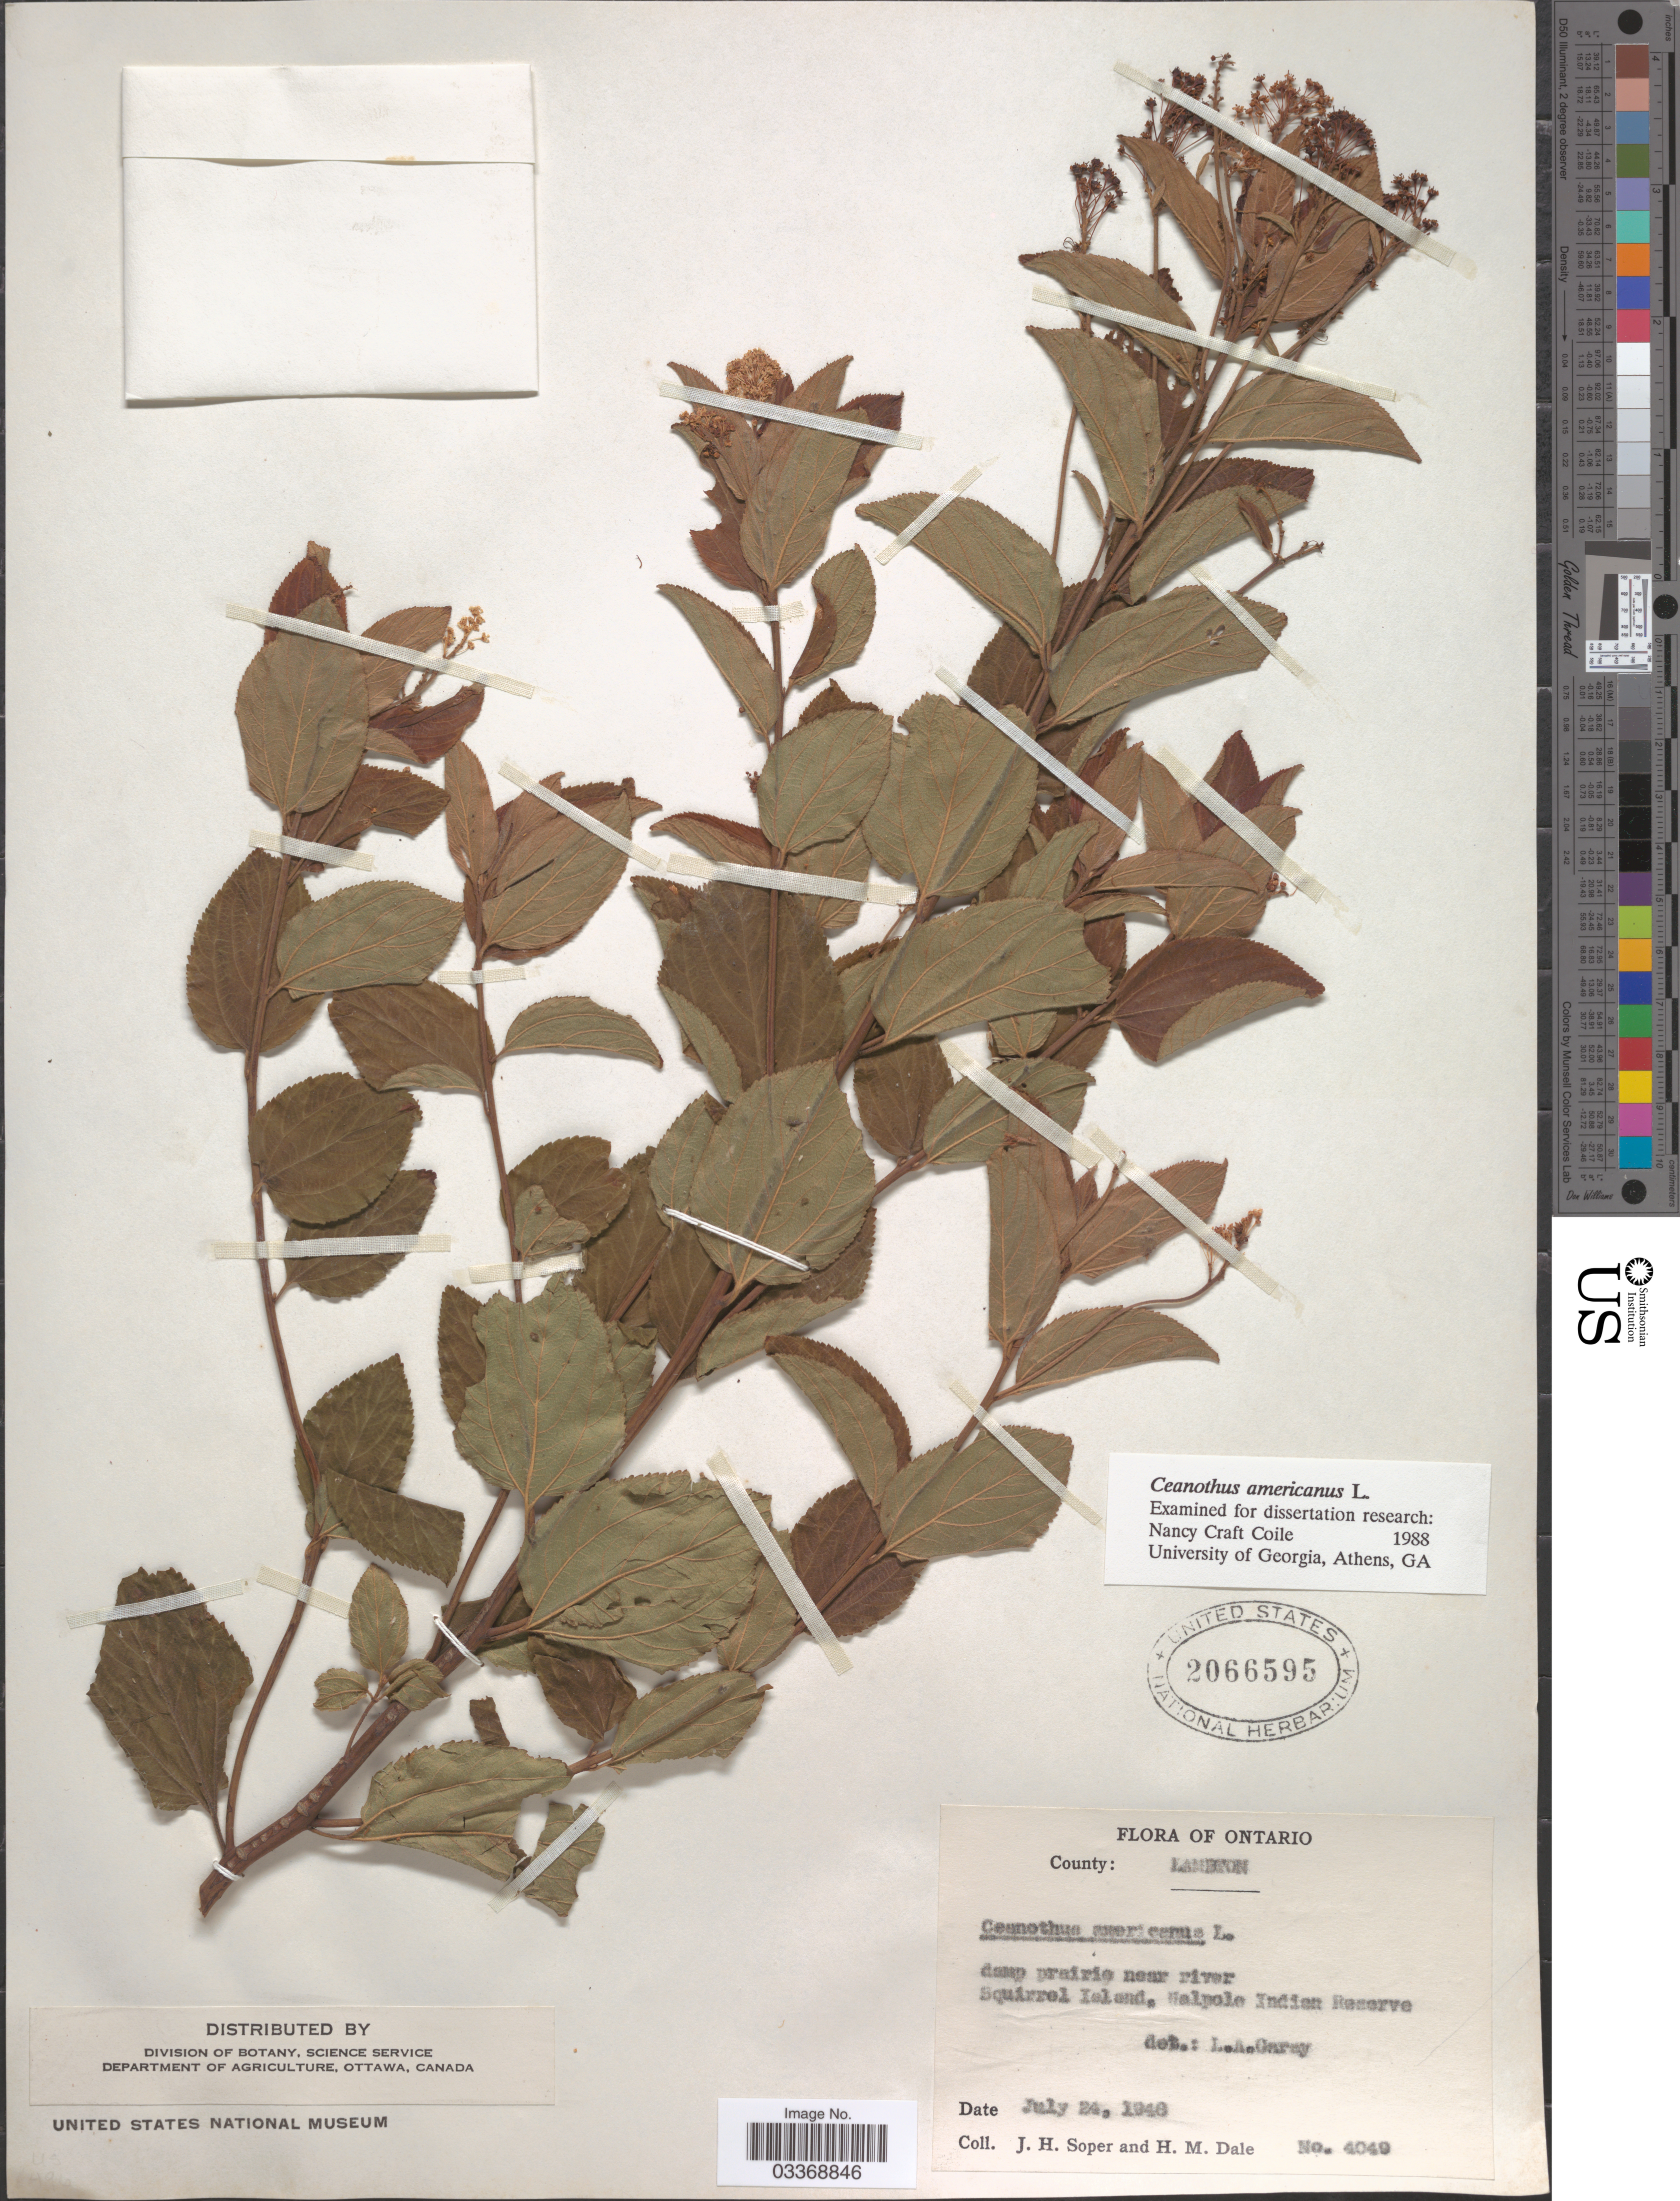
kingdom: Plantae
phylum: Tracheophyta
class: Magnoliopsida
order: Rosales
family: Rhamnaceae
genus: Ceanothus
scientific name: Ceanothus americanus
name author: L.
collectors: J. H. Soper & H. M. Dale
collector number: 4049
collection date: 1948-07-24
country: Canada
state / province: Ontario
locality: County: Lambton. Near river, Squirrel Island, Walpole Indian Reserve.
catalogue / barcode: US 2066595